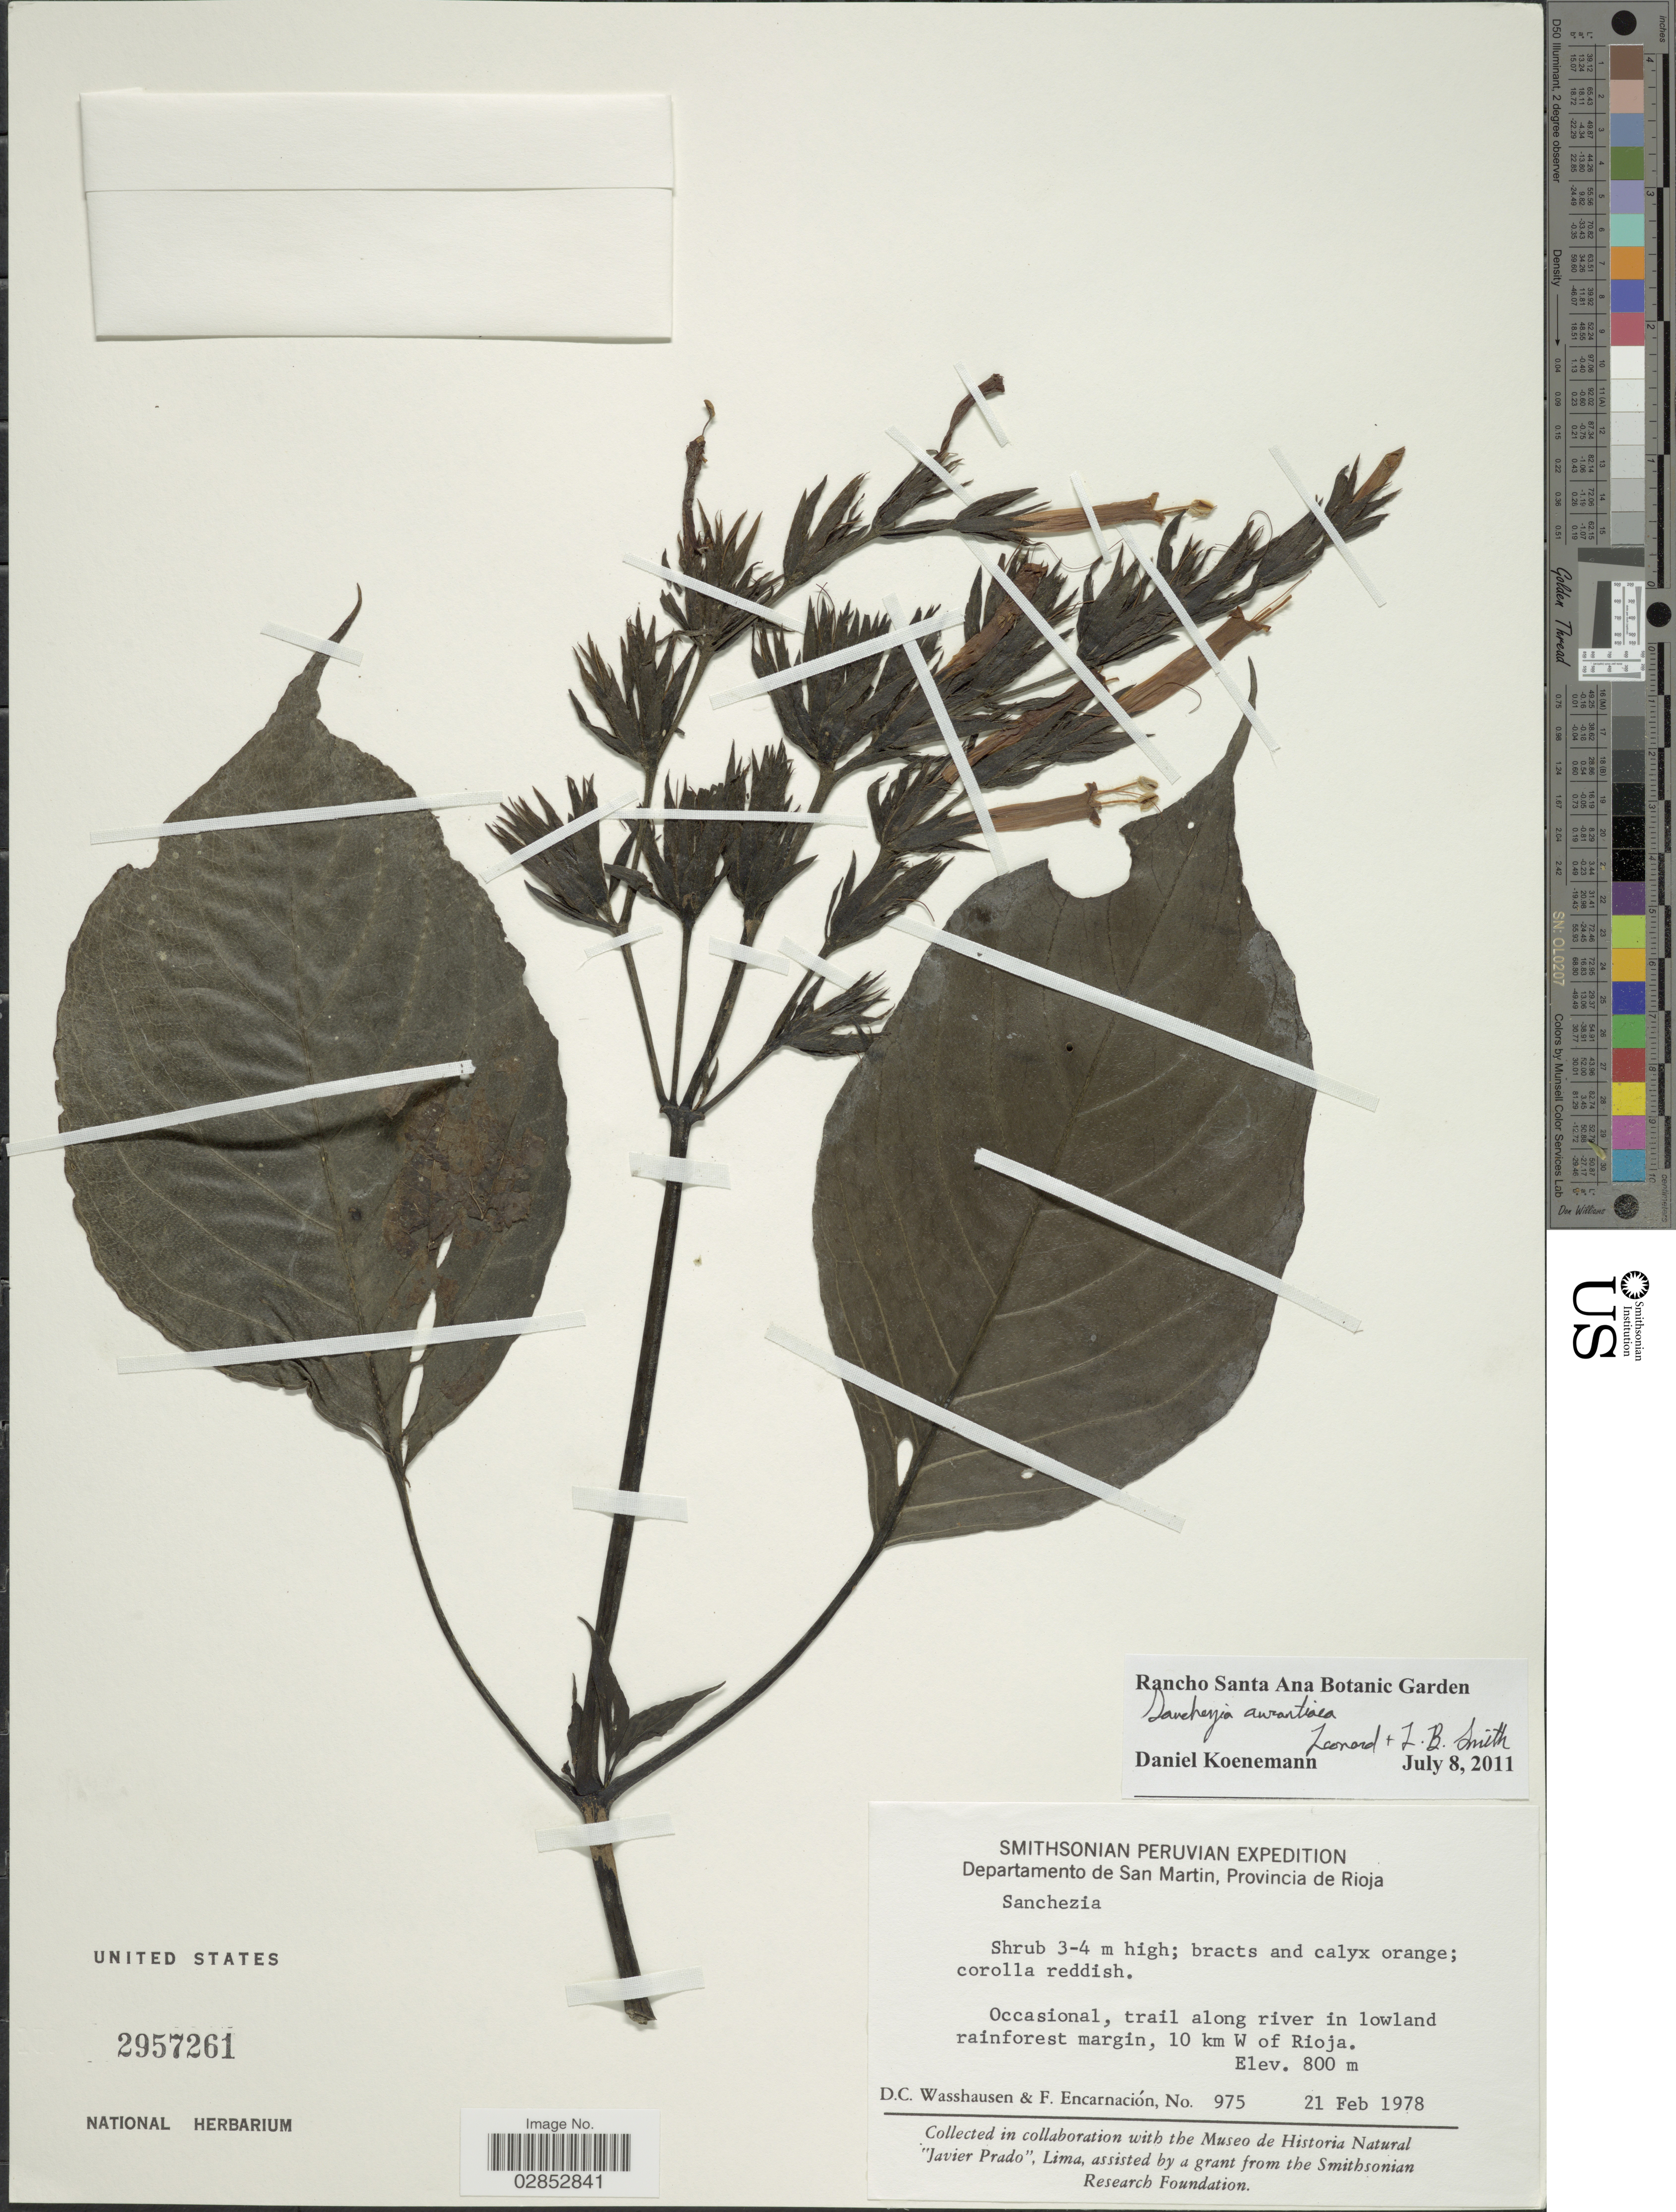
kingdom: Plantae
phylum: Tracheophyta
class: Magnoliopsida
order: Lamiales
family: Acanthaceae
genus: Sanchezia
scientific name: Sanchezia aurantiaca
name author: Leonard & L.B. Sm.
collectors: D. C. Wasshausen & F. Encarnación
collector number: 975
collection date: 1978-02-21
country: Peru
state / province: San Martín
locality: Departamento de San Martin, Provincia de Rioja. Trail along river in lowland rainforest margin, 10 km W of Rioja.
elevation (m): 800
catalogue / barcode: US 2957261